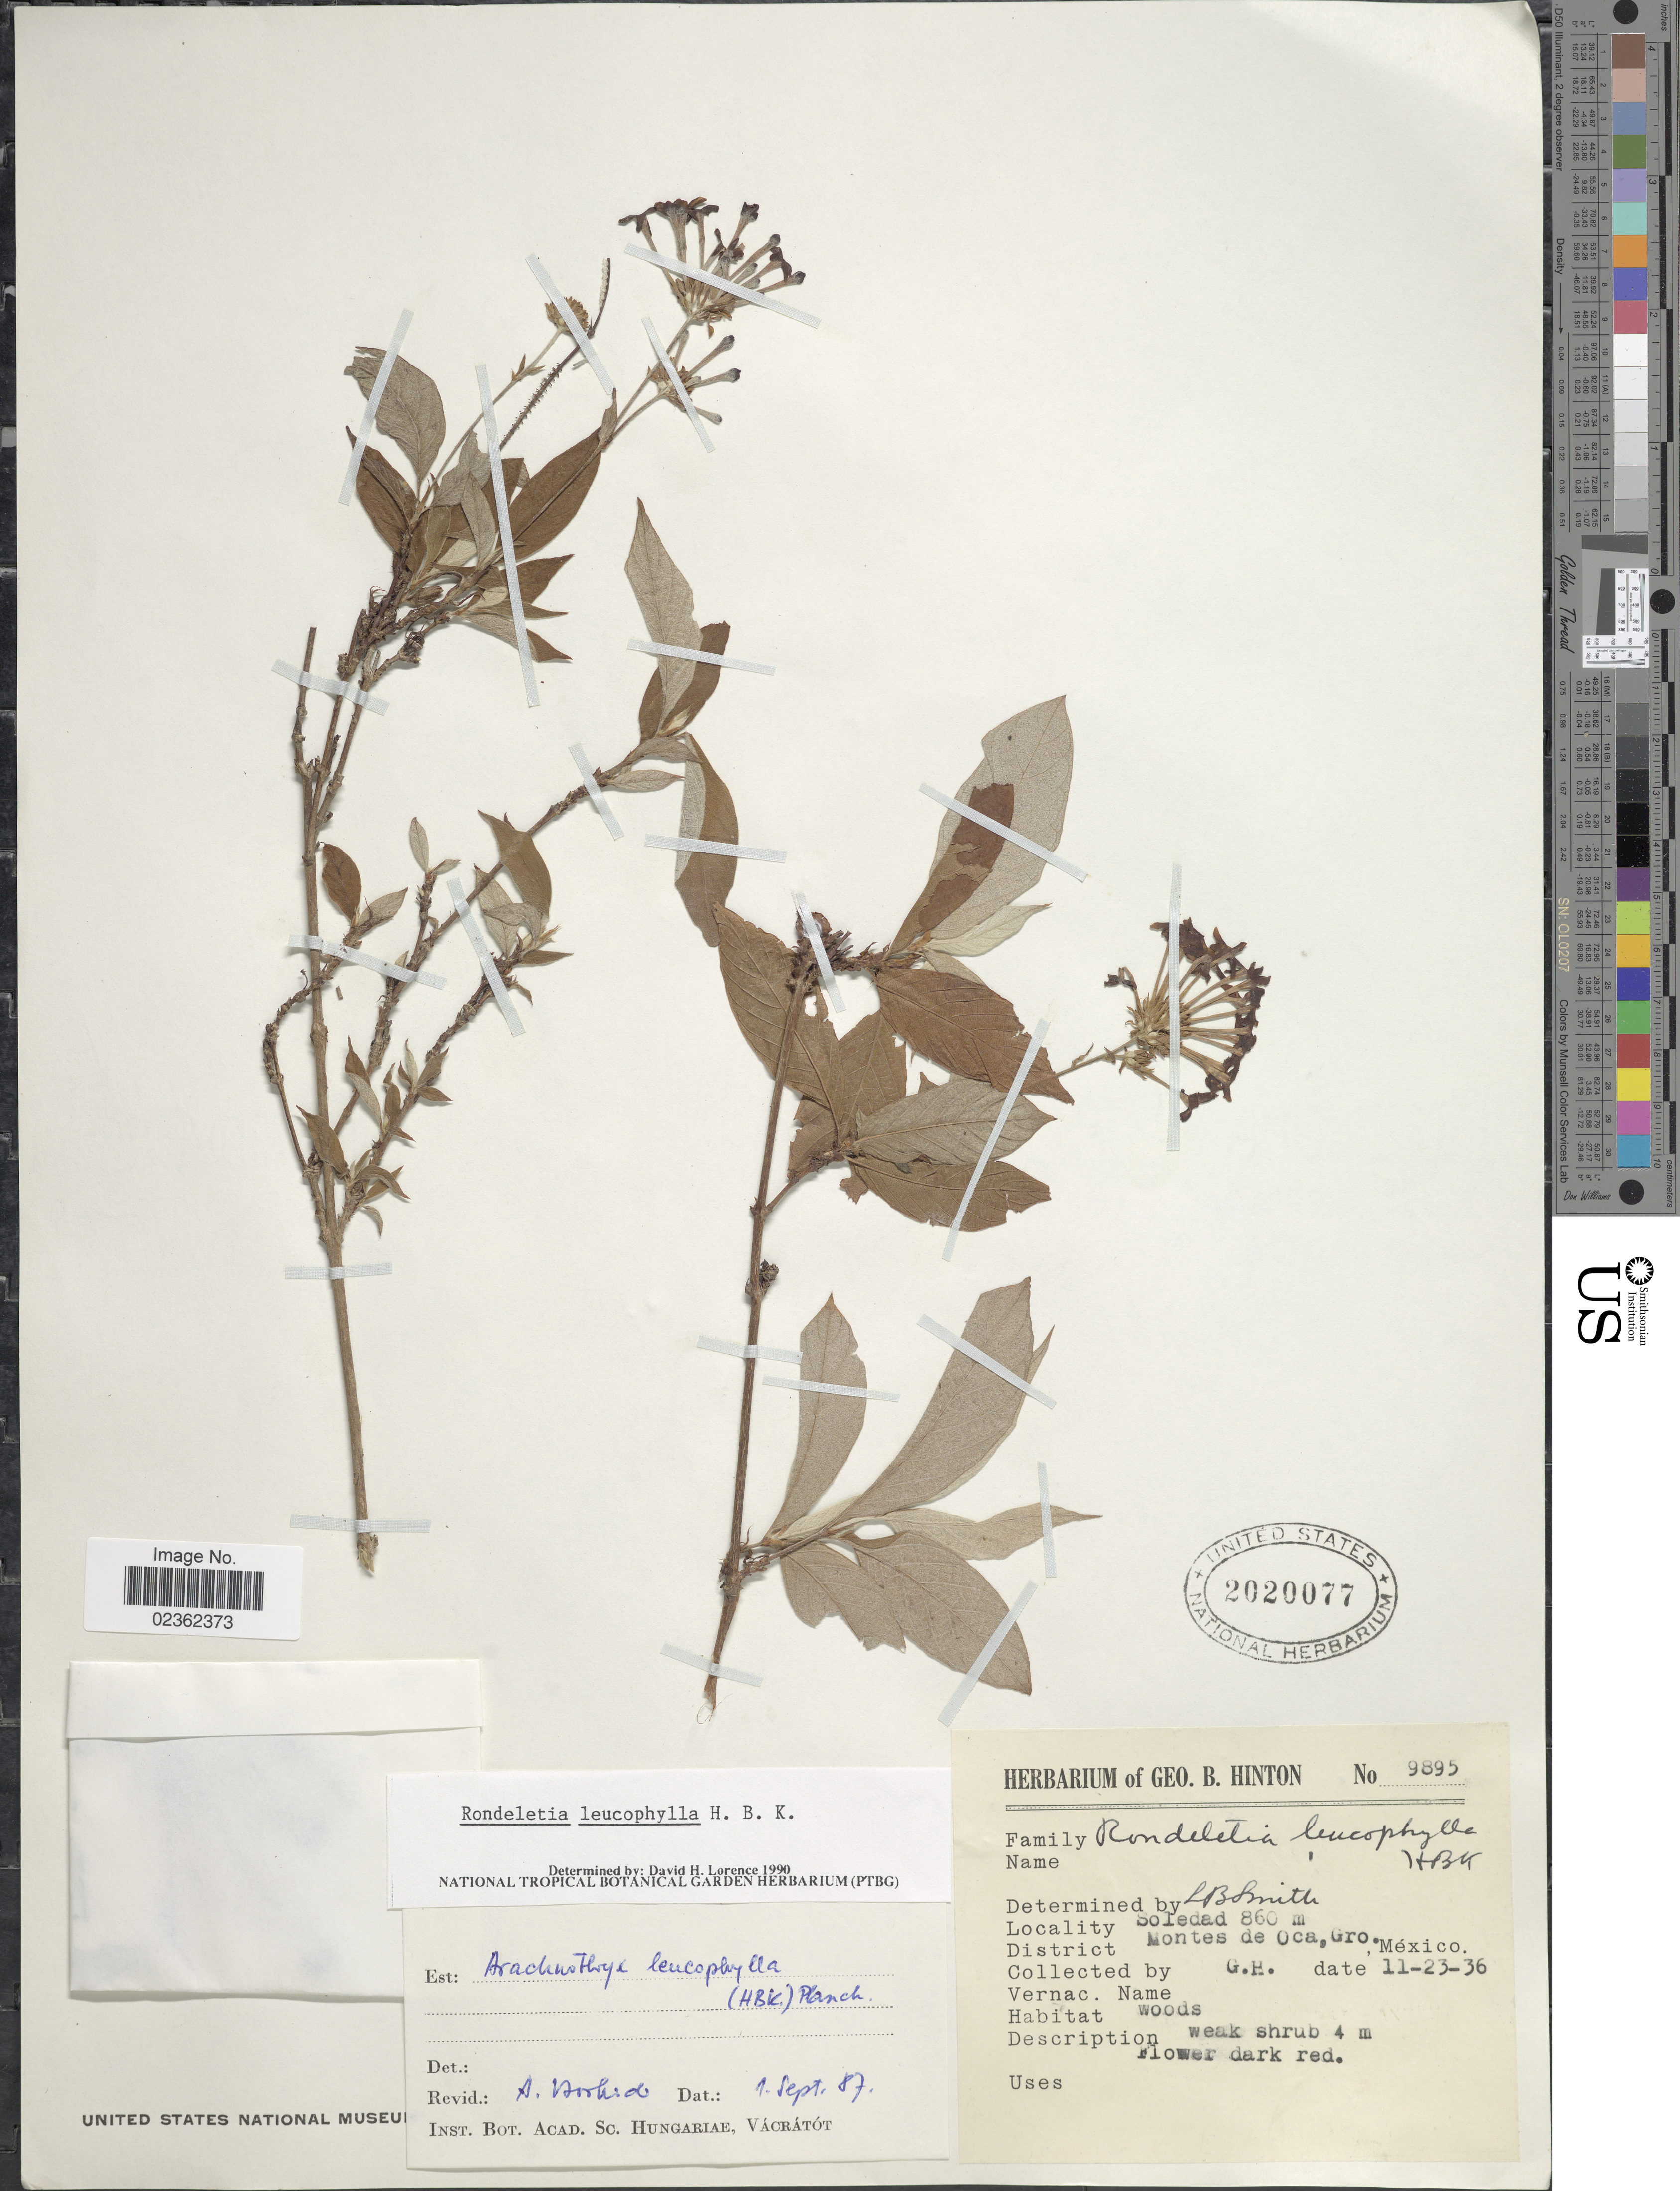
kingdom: Plantae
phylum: Tracheophyta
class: Magnoliopsida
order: Gentianales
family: Rubiaceae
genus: Arachnothryx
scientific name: Arachnothryx leucophylla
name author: (Kunth) Planch.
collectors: G. B. Hinton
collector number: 9895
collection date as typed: Transcribed d/m/y: 23/11/36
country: Mexico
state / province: Guerrero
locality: Soledad, District Montes de Oca.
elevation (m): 860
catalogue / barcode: US 2020077